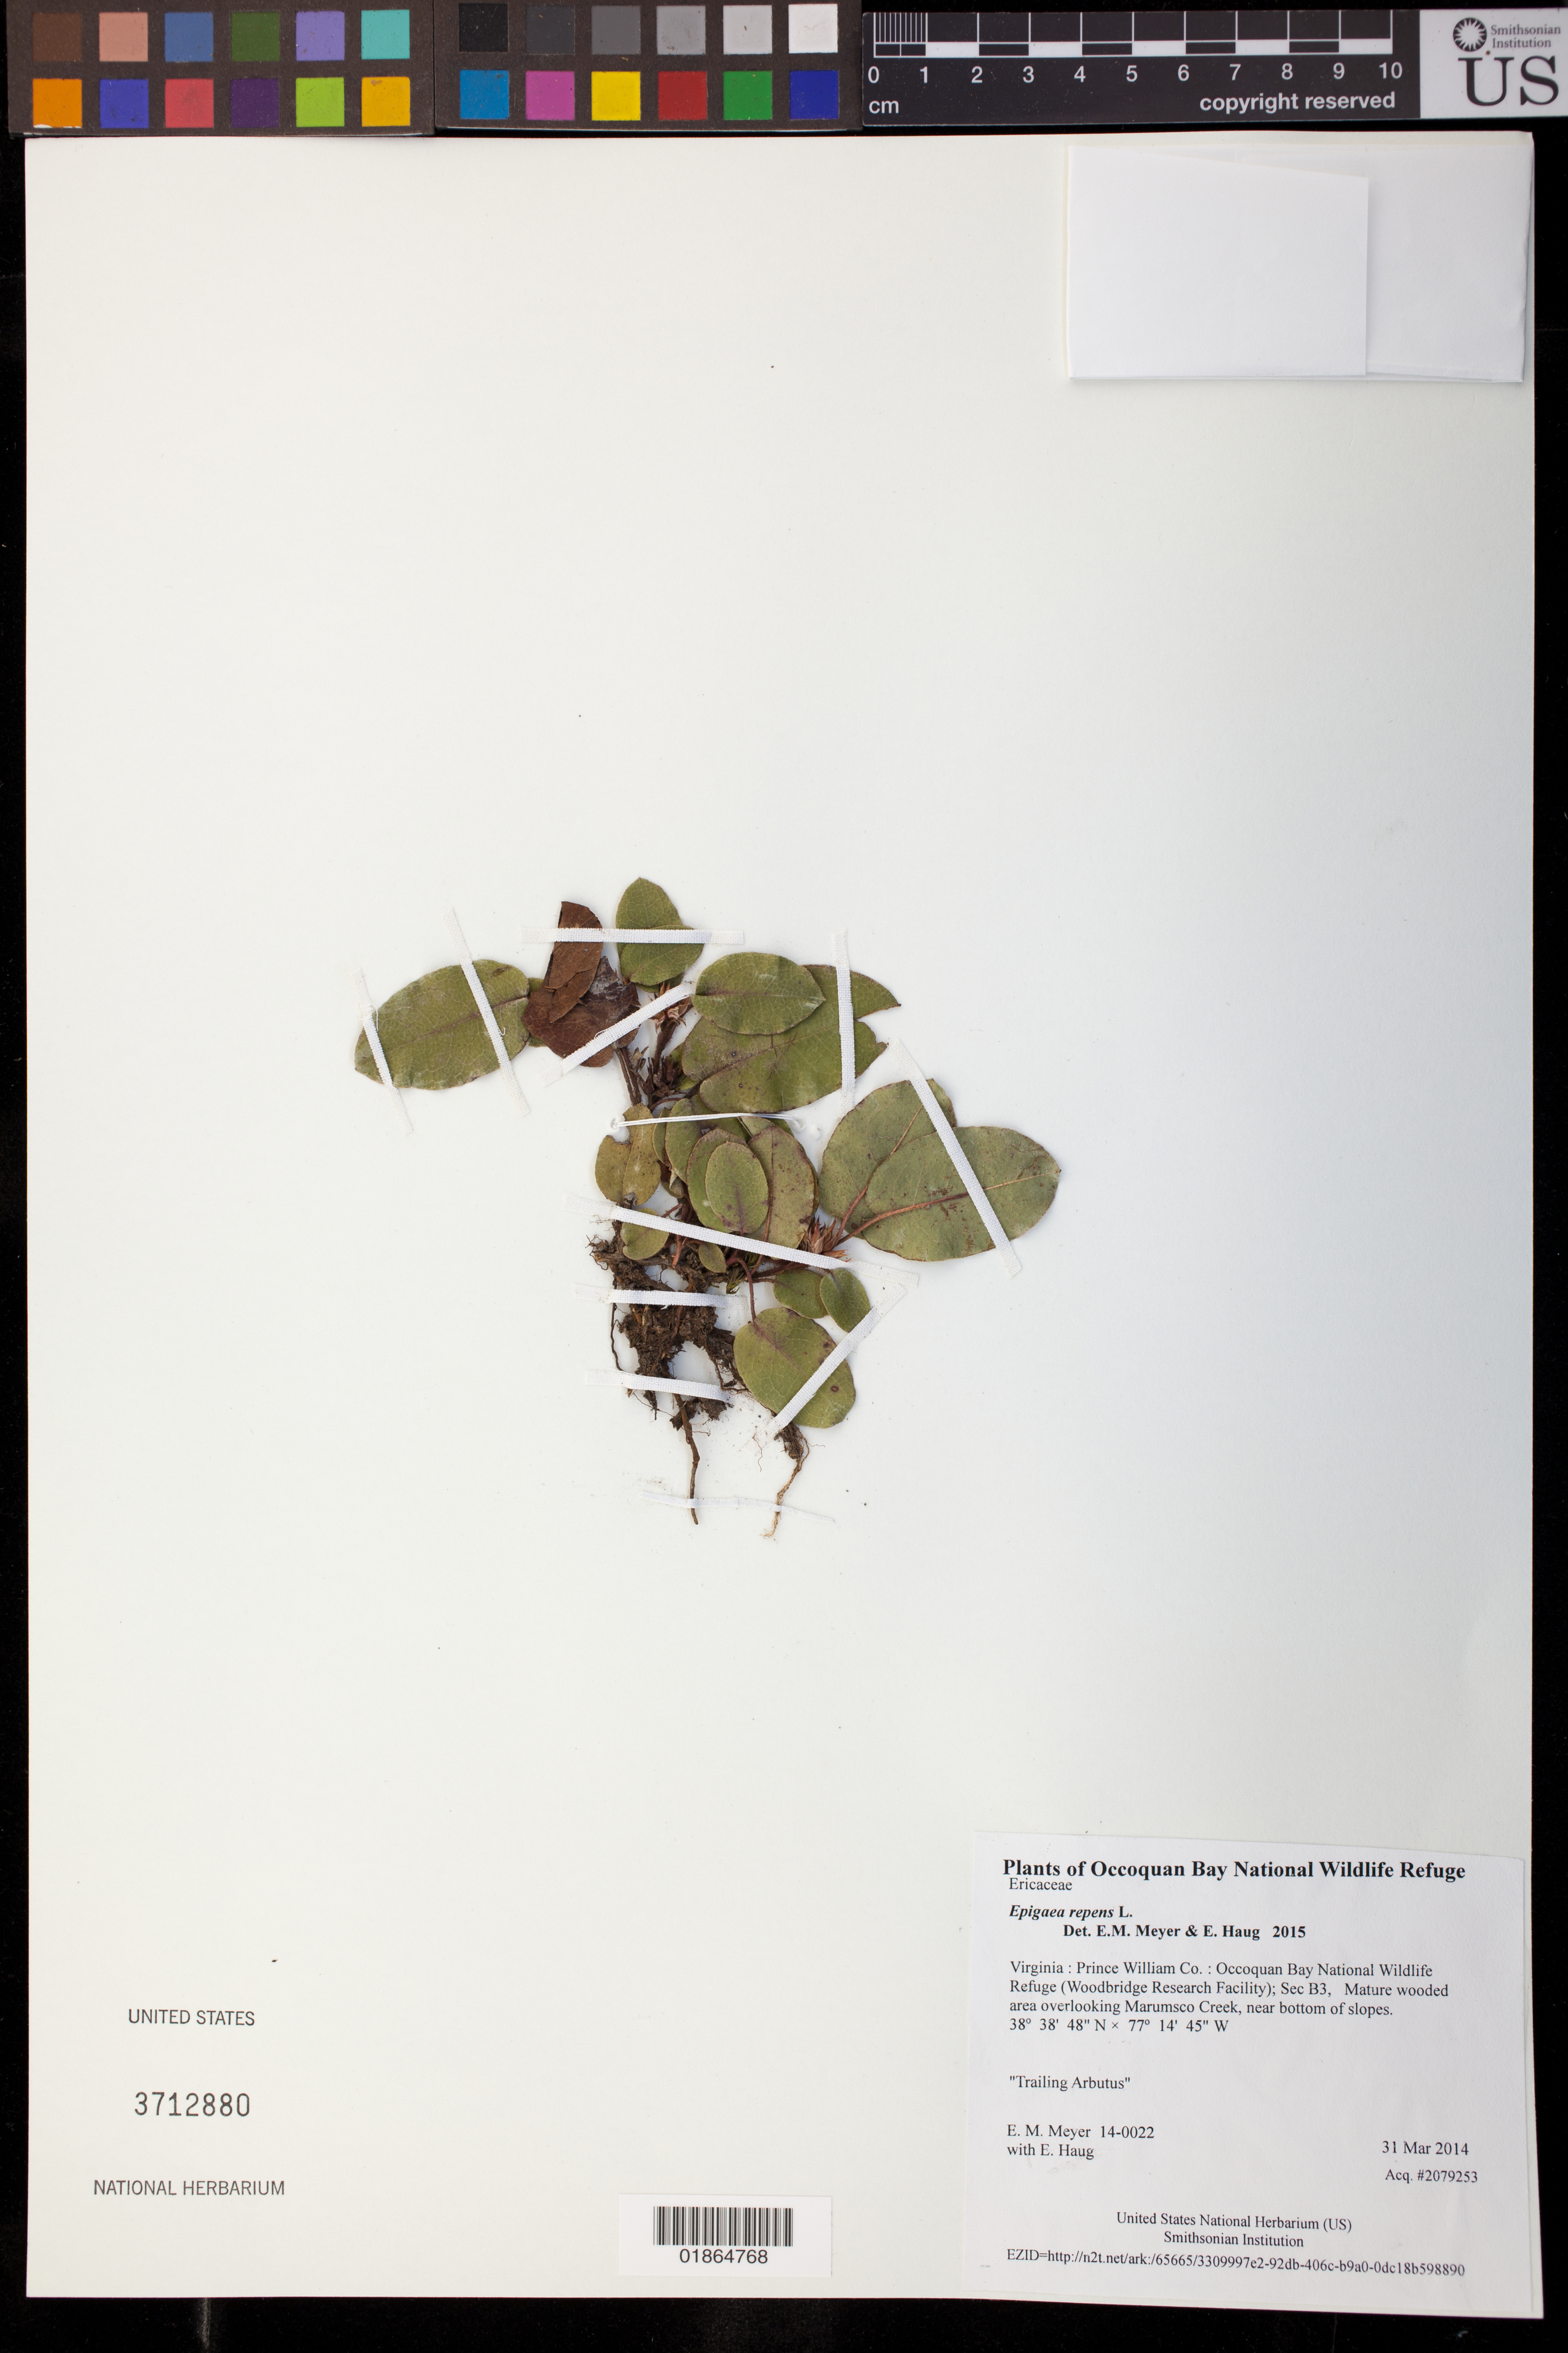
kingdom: Plantae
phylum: Tracheophyta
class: Magnoliopsida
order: Ericales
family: Ericaceae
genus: Epigaea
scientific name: Epigaea repens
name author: L.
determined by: Meyer, E. M.; Haug, E.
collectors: E. M. Meyer & E. Haug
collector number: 14-0022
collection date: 2014-03-31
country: United States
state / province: Virginia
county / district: Prince William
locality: Occoquan Bay National Wildlife Refuge (Woodbridge Research Facility); Sec B3, Mature wooded area overlooking Marumsco Creek, near bottom of slopes.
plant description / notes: Trailing Arbutus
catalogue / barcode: US 3712880